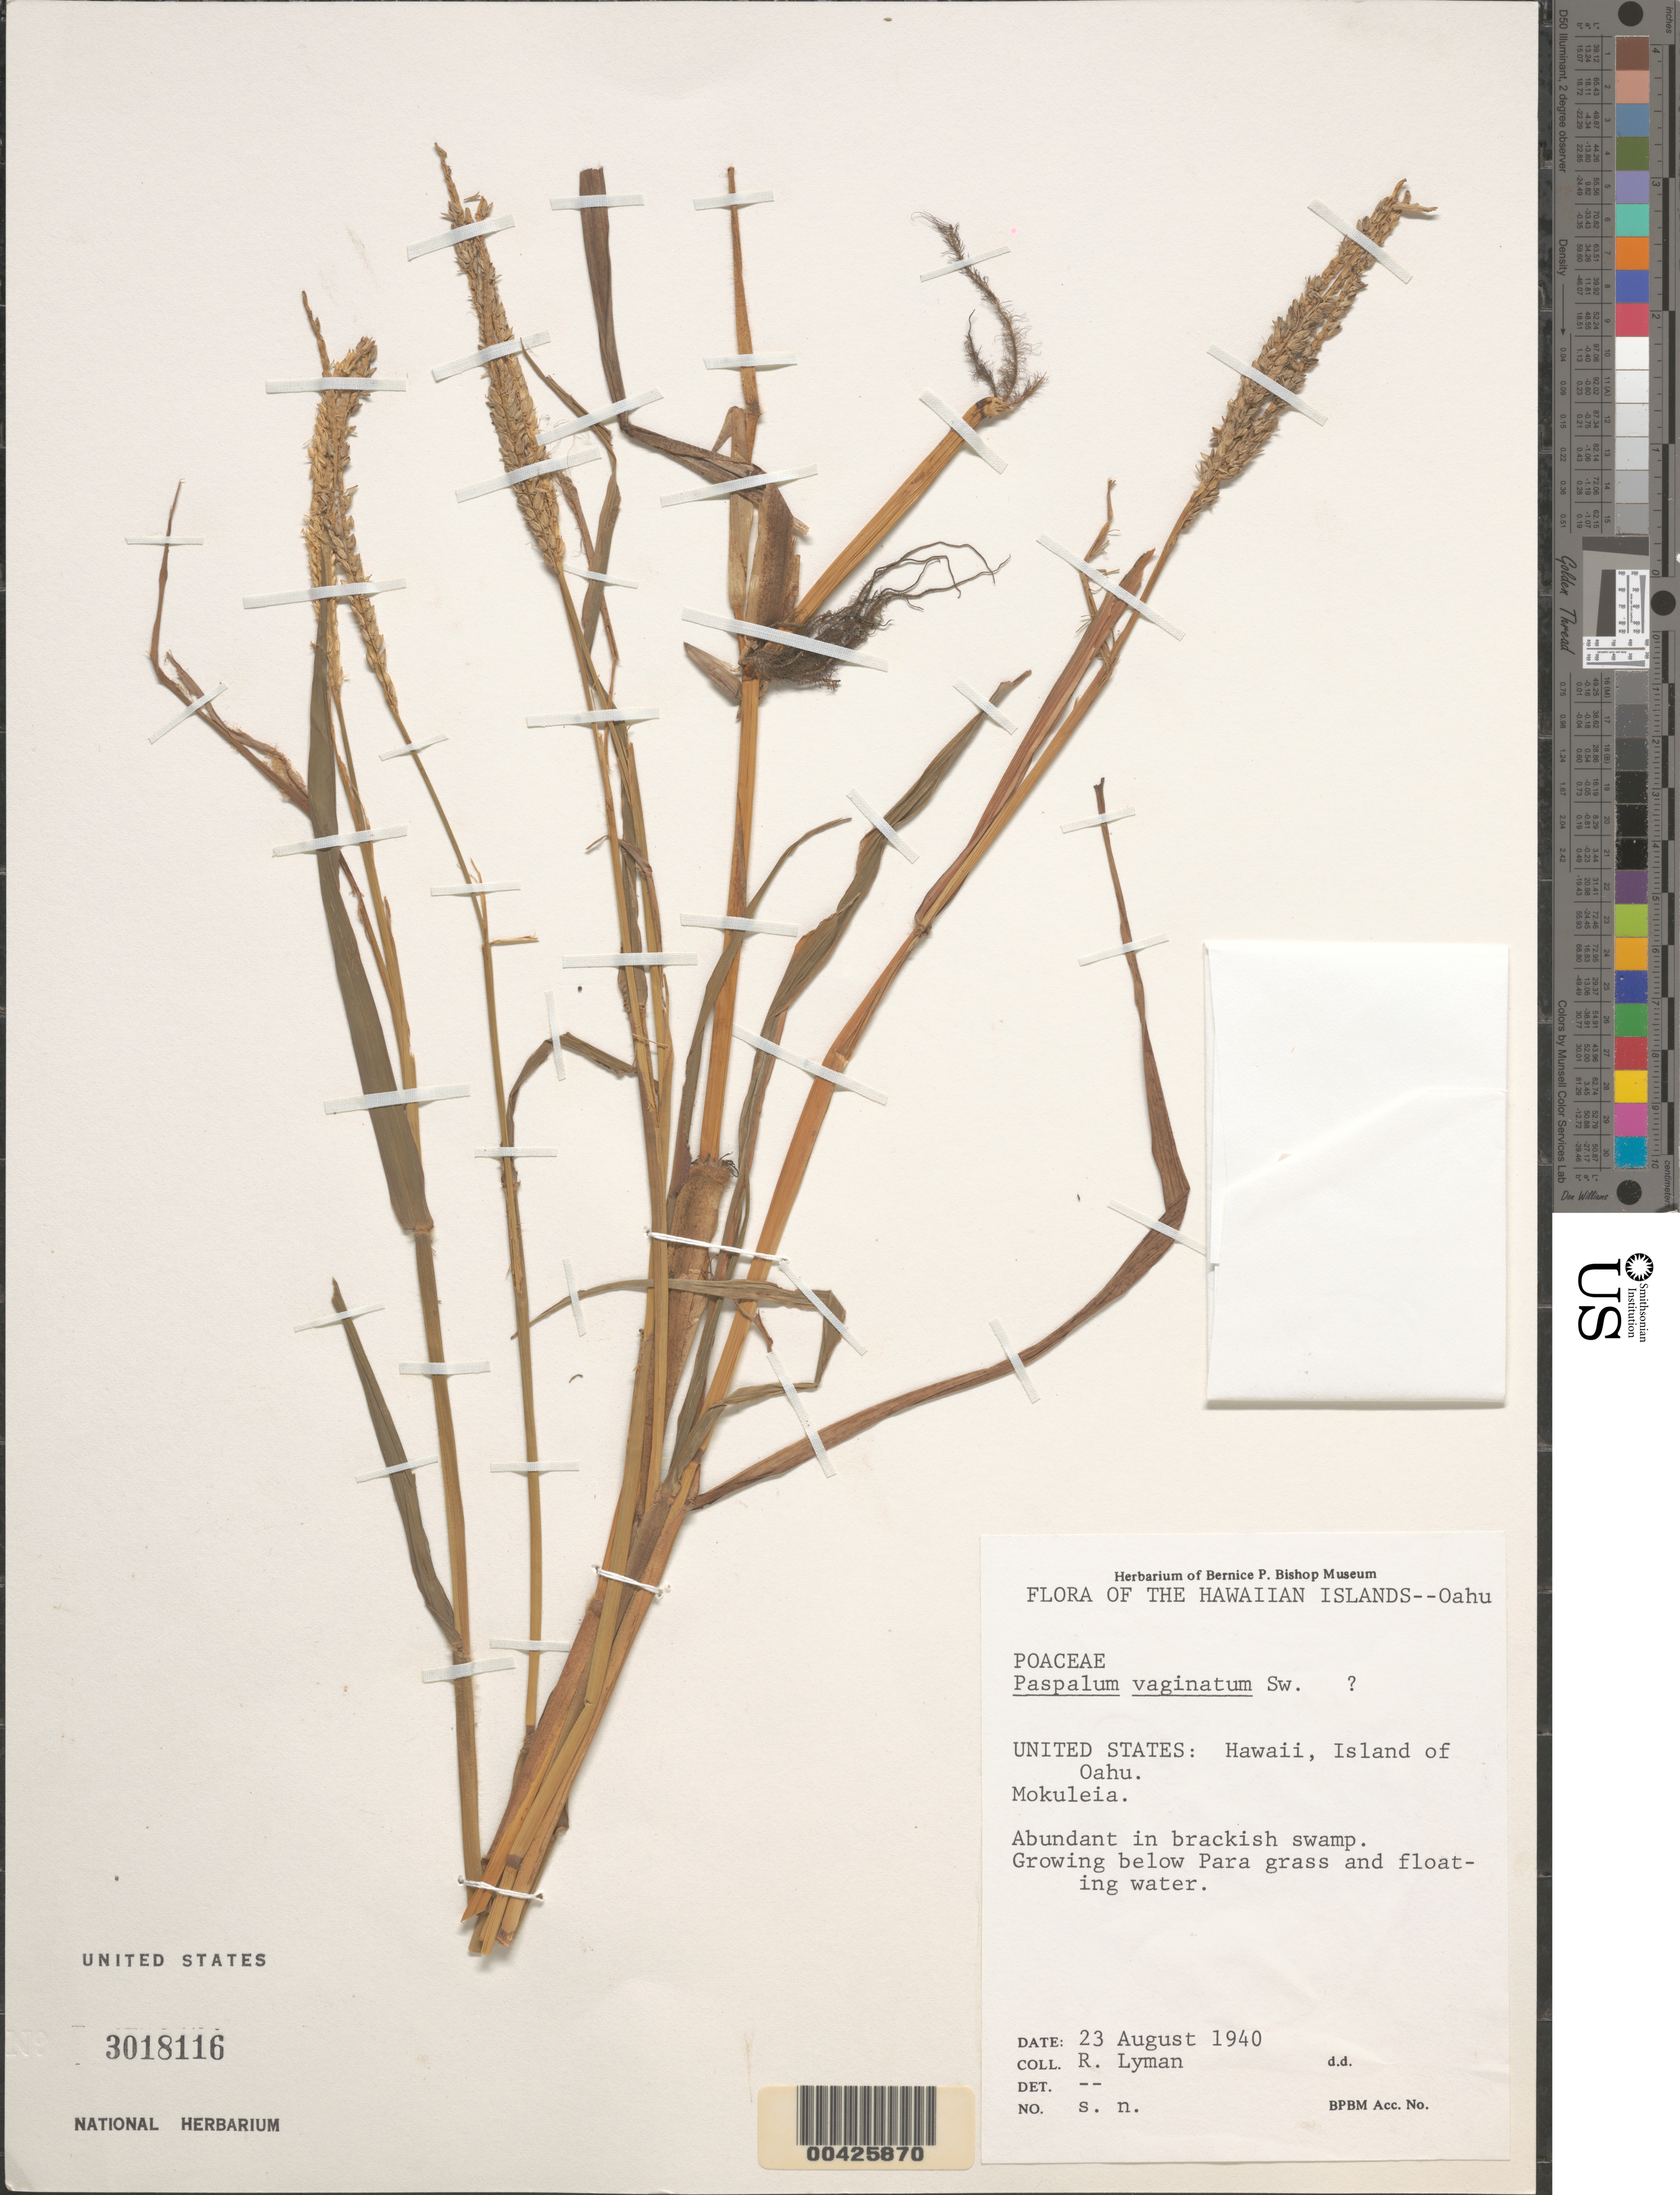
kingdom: Plantae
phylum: Tracheophyta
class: Liliopsida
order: Poales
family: Poaceae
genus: Paspalum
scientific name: Paspalum vaginatum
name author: Sw.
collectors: R. Lyman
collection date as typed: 23 Aug 1940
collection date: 1940-08-23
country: United States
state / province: Hawaii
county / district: Honolulu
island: Oahu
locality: Mokuleia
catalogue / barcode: US 3018116